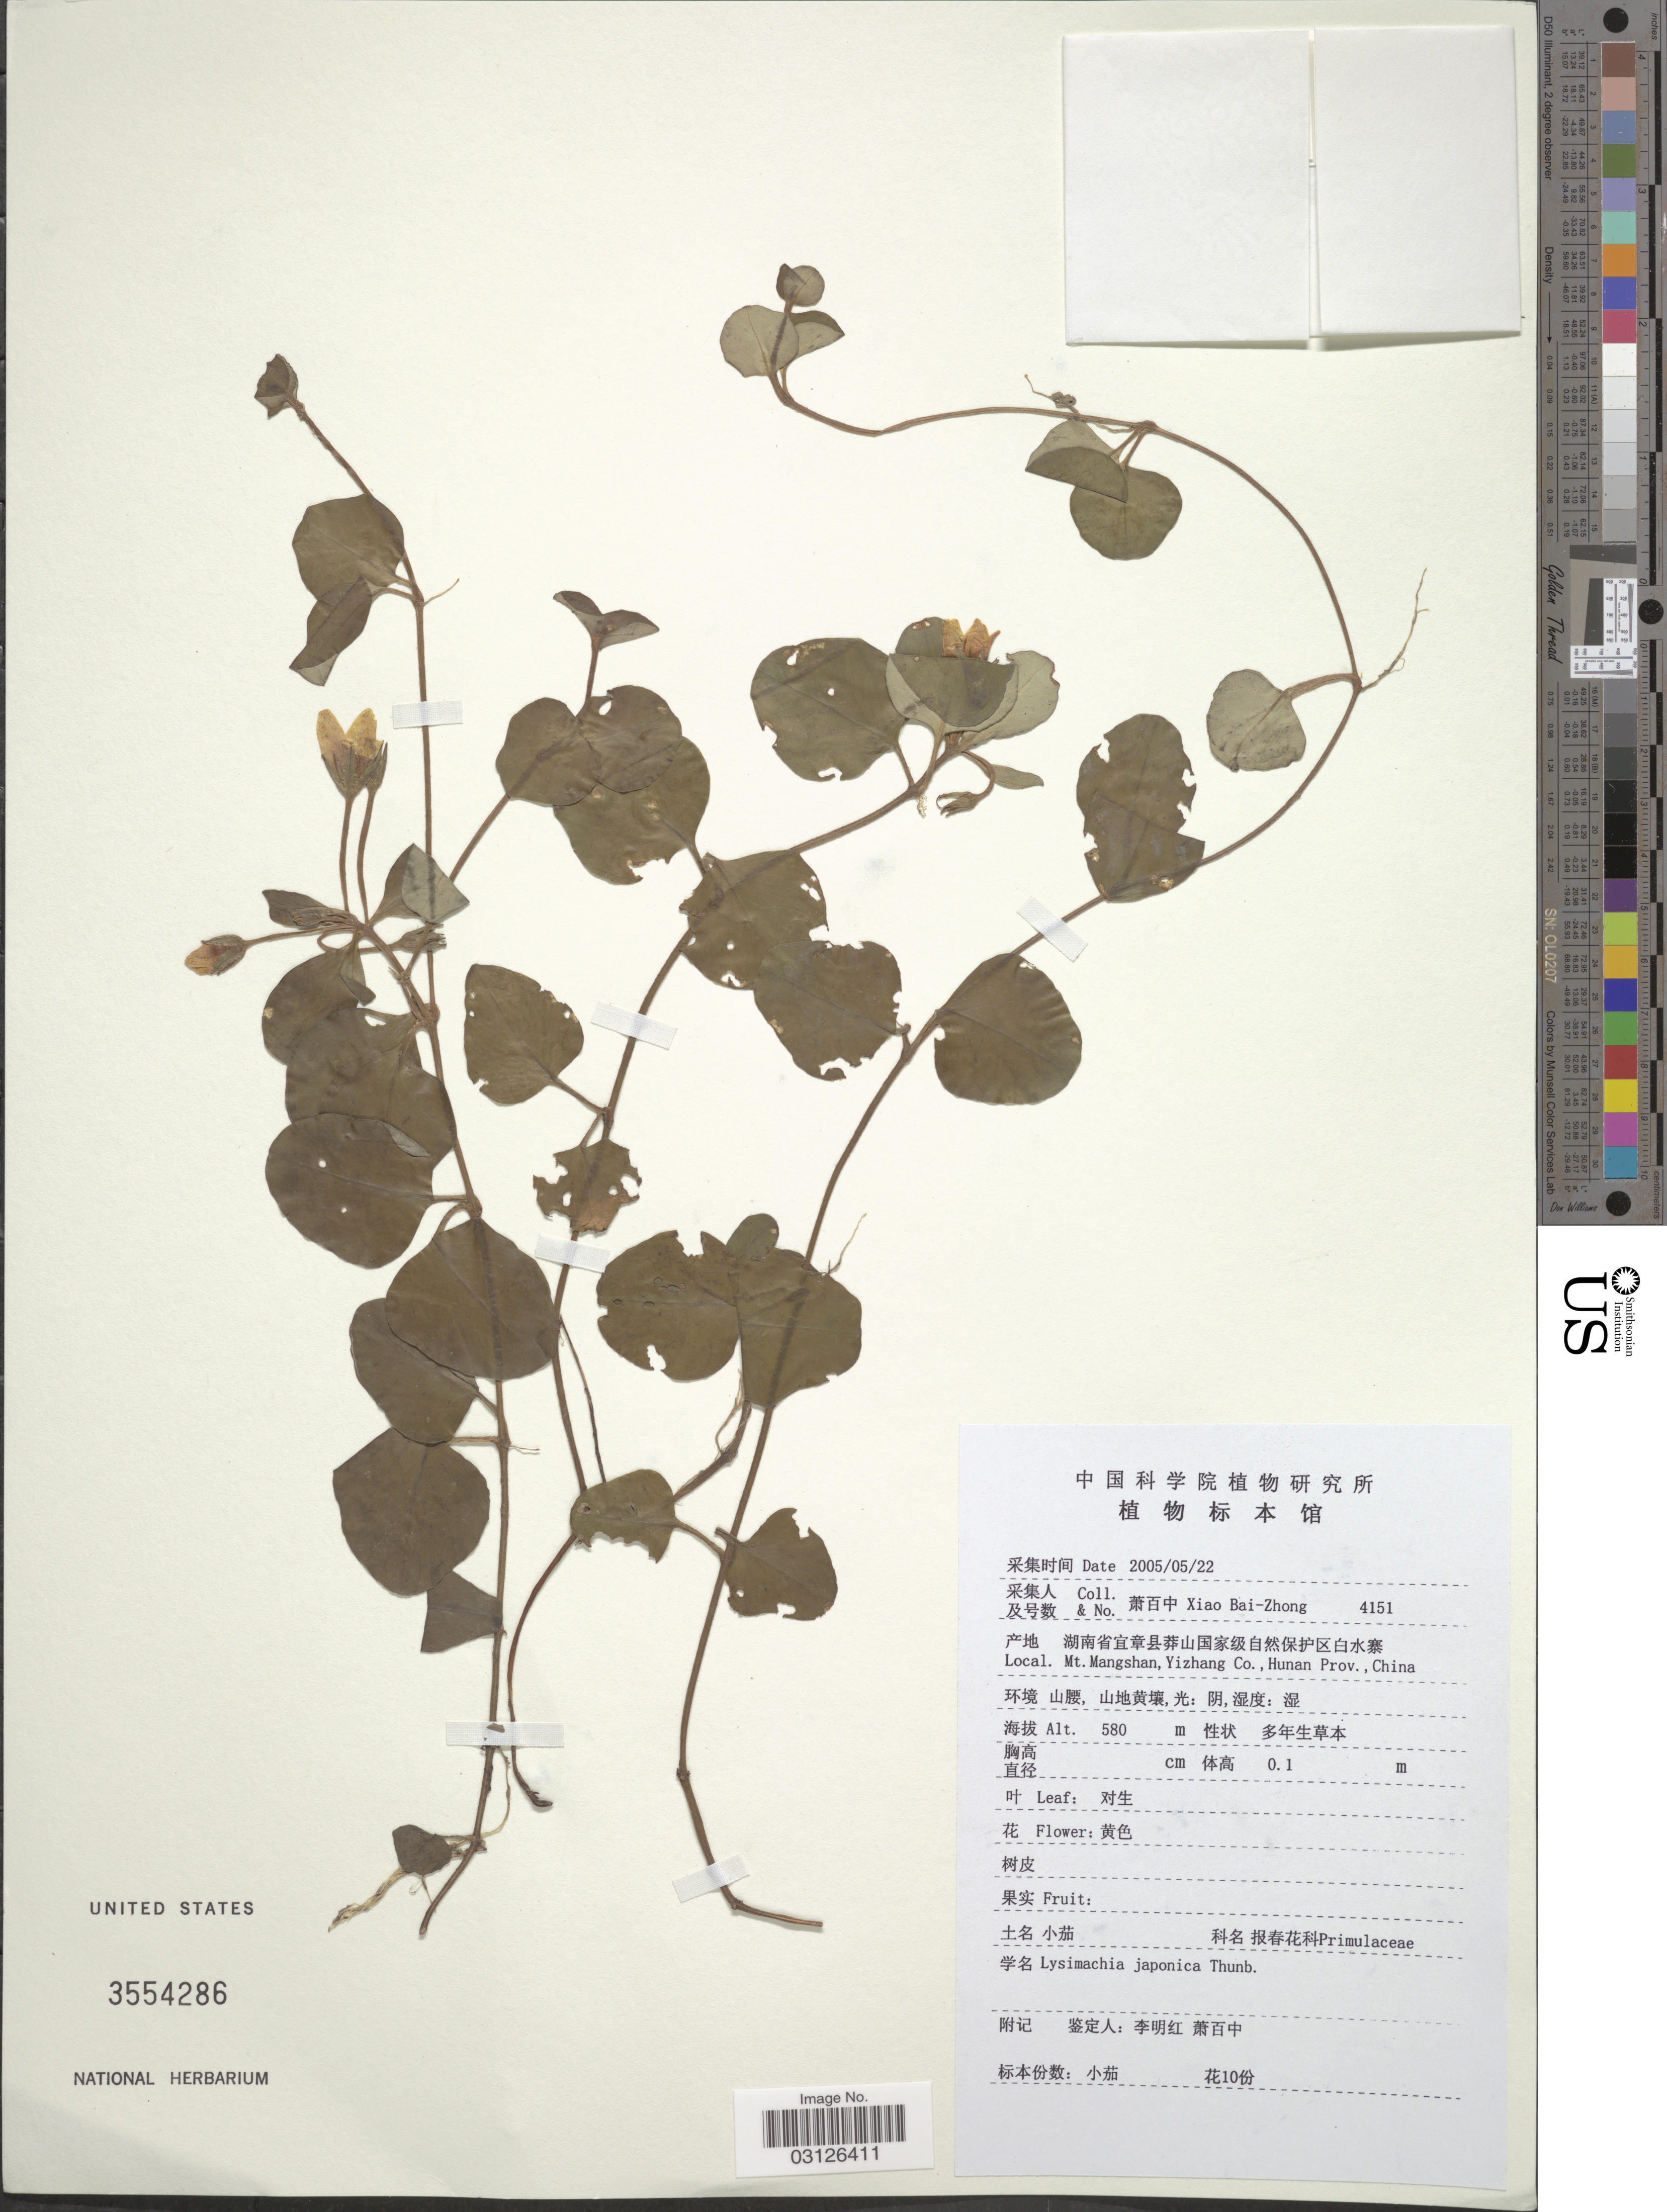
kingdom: Plantae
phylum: Tracheophyta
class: Magnoliopsida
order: Ericales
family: Primulaceae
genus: Lysimachia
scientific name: Lysimachia japonica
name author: Thunb.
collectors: B. Z. Xiao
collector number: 4151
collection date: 2005-05-22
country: China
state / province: Hunan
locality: Mt. Mangshan, Yizhang Co.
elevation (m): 580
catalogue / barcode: US 3554286